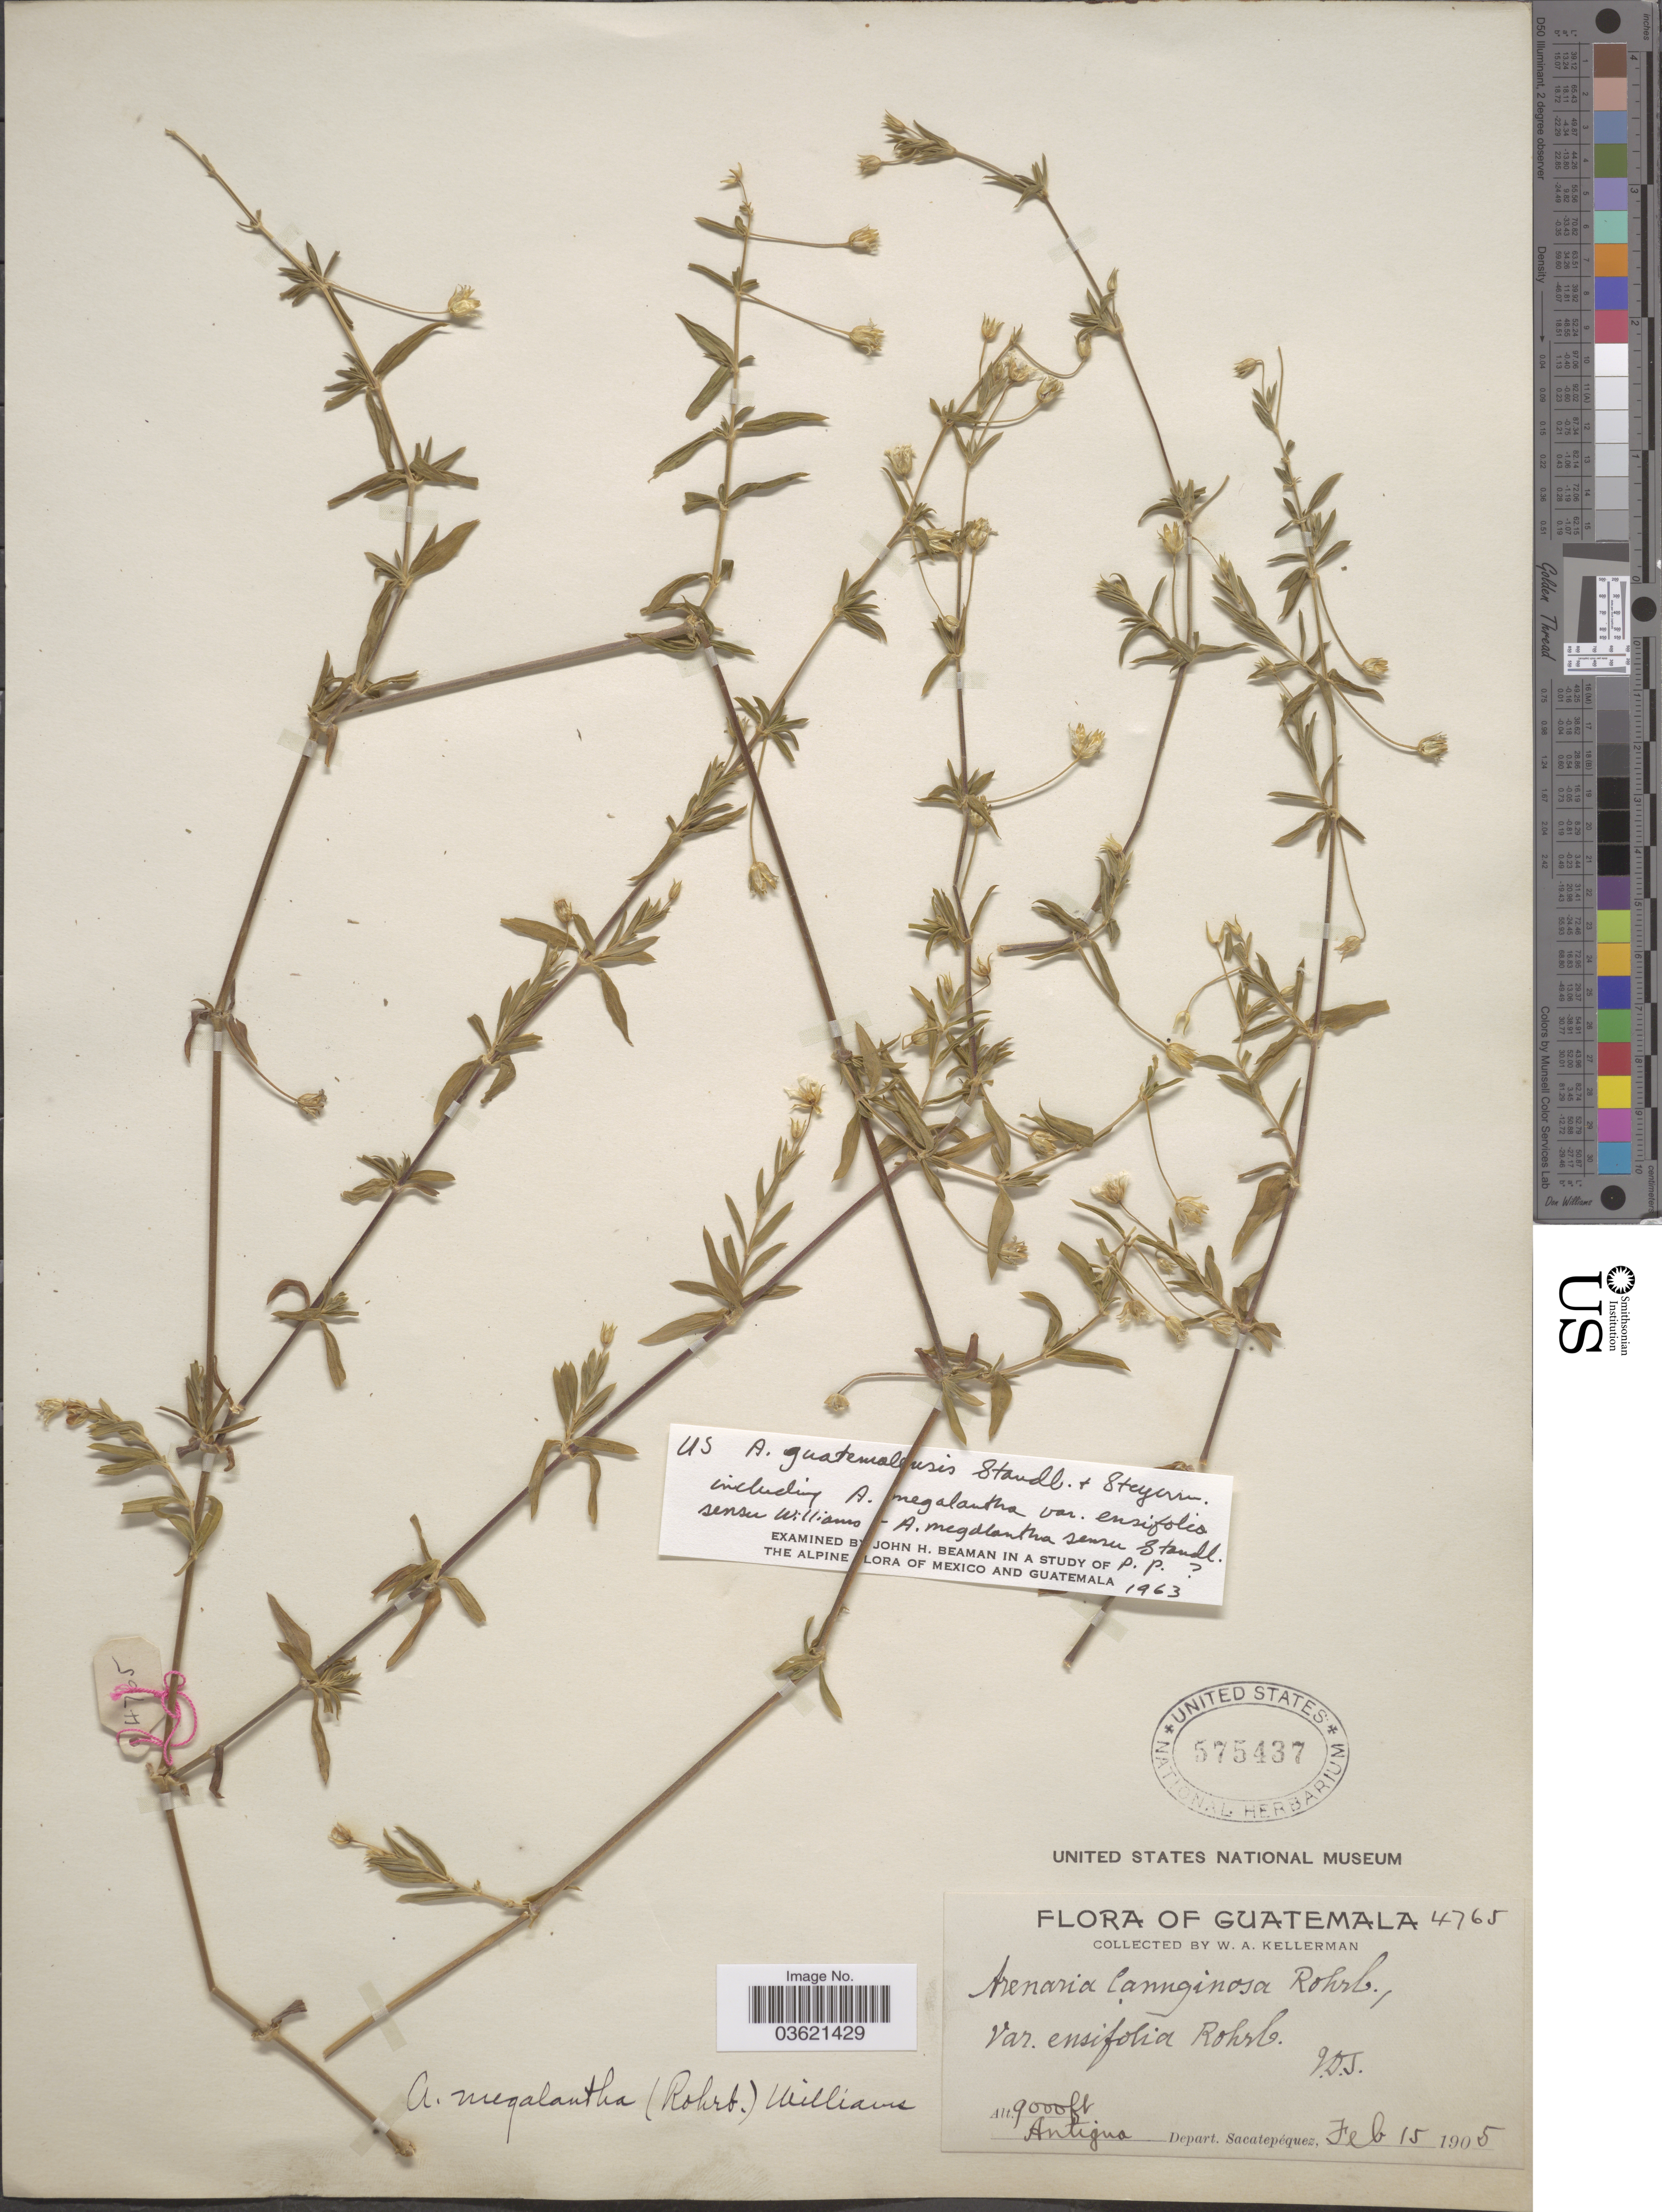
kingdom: Plantae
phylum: Tracheophyta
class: Magnoliopsida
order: Caryophyllales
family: Caryophyllaceae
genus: Arenaria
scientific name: Arenaria guatemalensis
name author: Standl. ex Steyerm.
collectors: W. Kellerman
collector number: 4765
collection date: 1905-02-15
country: Guatemala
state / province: Sacatepéquez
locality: Antigua, Depart. Sacatepéquez.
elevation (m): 2743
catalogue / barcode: US 575437